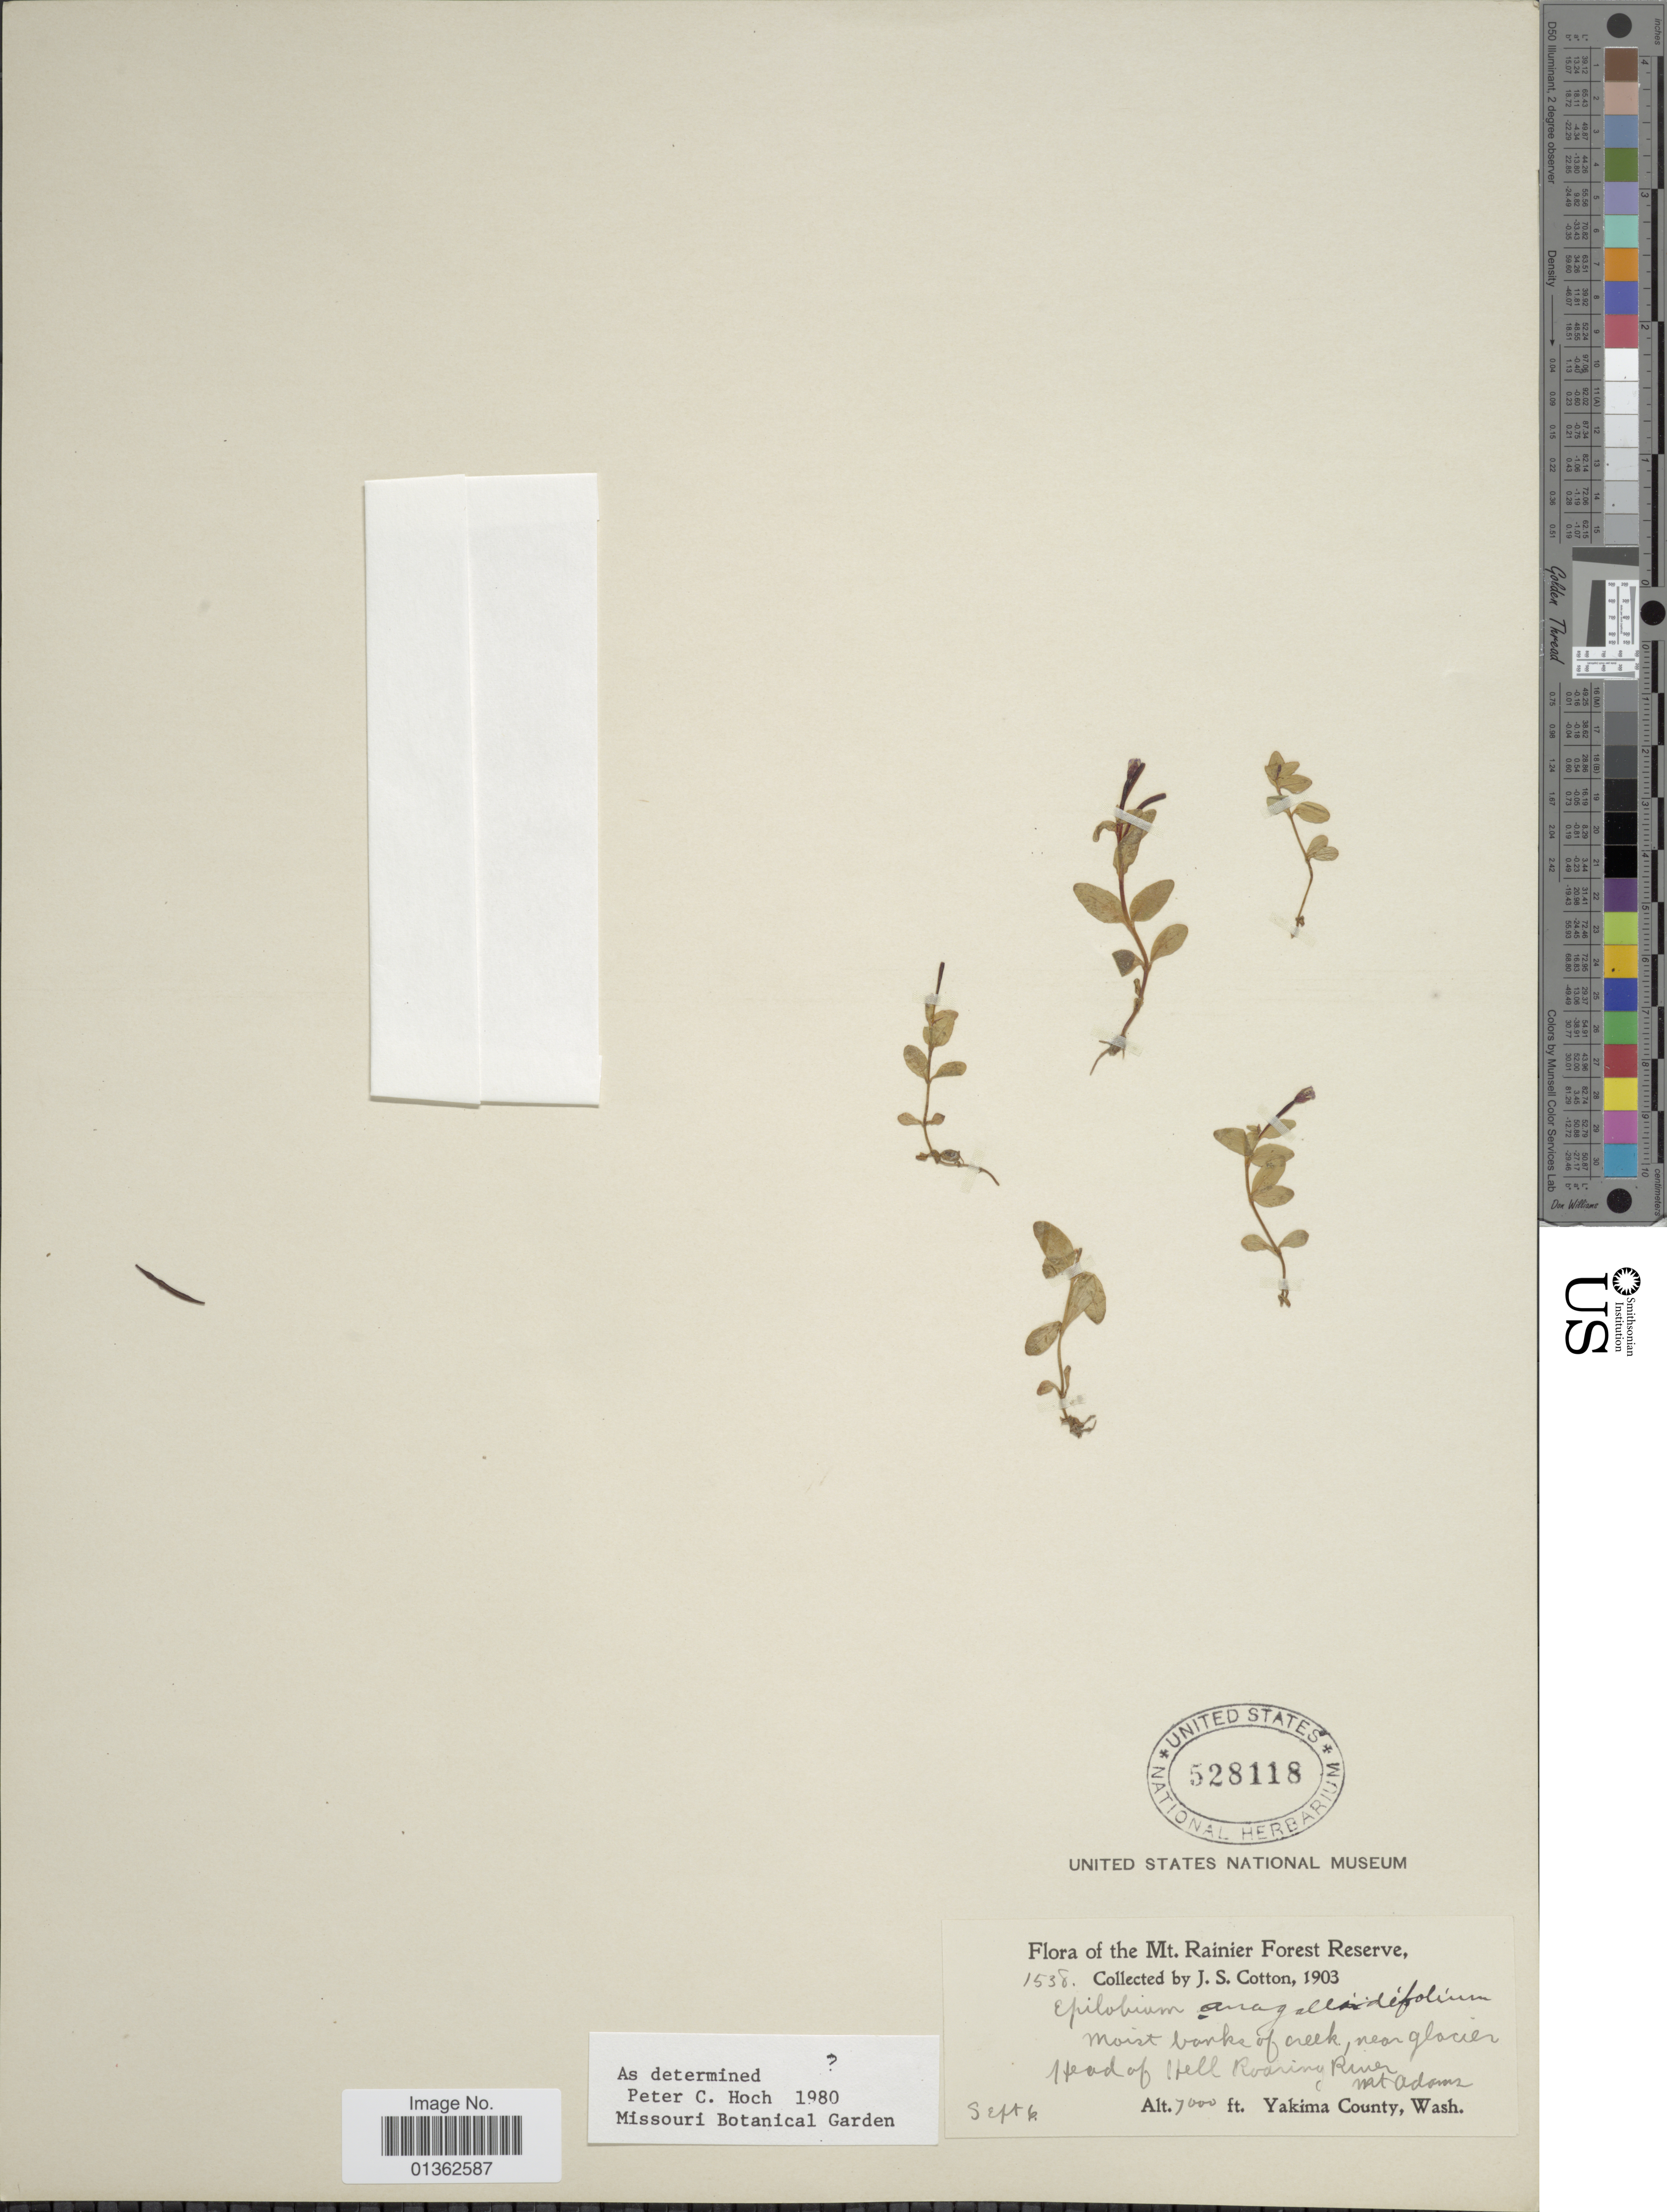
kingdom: Plantae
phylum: Tracheophyta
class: Magnoliopsida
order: Myrtales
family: Onagraceae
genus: Epilobium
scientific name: Epilobium anagallidifolium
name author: Lam.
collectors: J. S. Cotton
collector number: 1538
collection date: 1903-09-06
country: United States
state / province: Washington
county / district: Yakima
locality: Mt. Rainier Forest Reserve. Head of Hell Roaring River Mt. Adams. Yakima County.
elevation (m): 2134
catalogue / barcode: US 528118